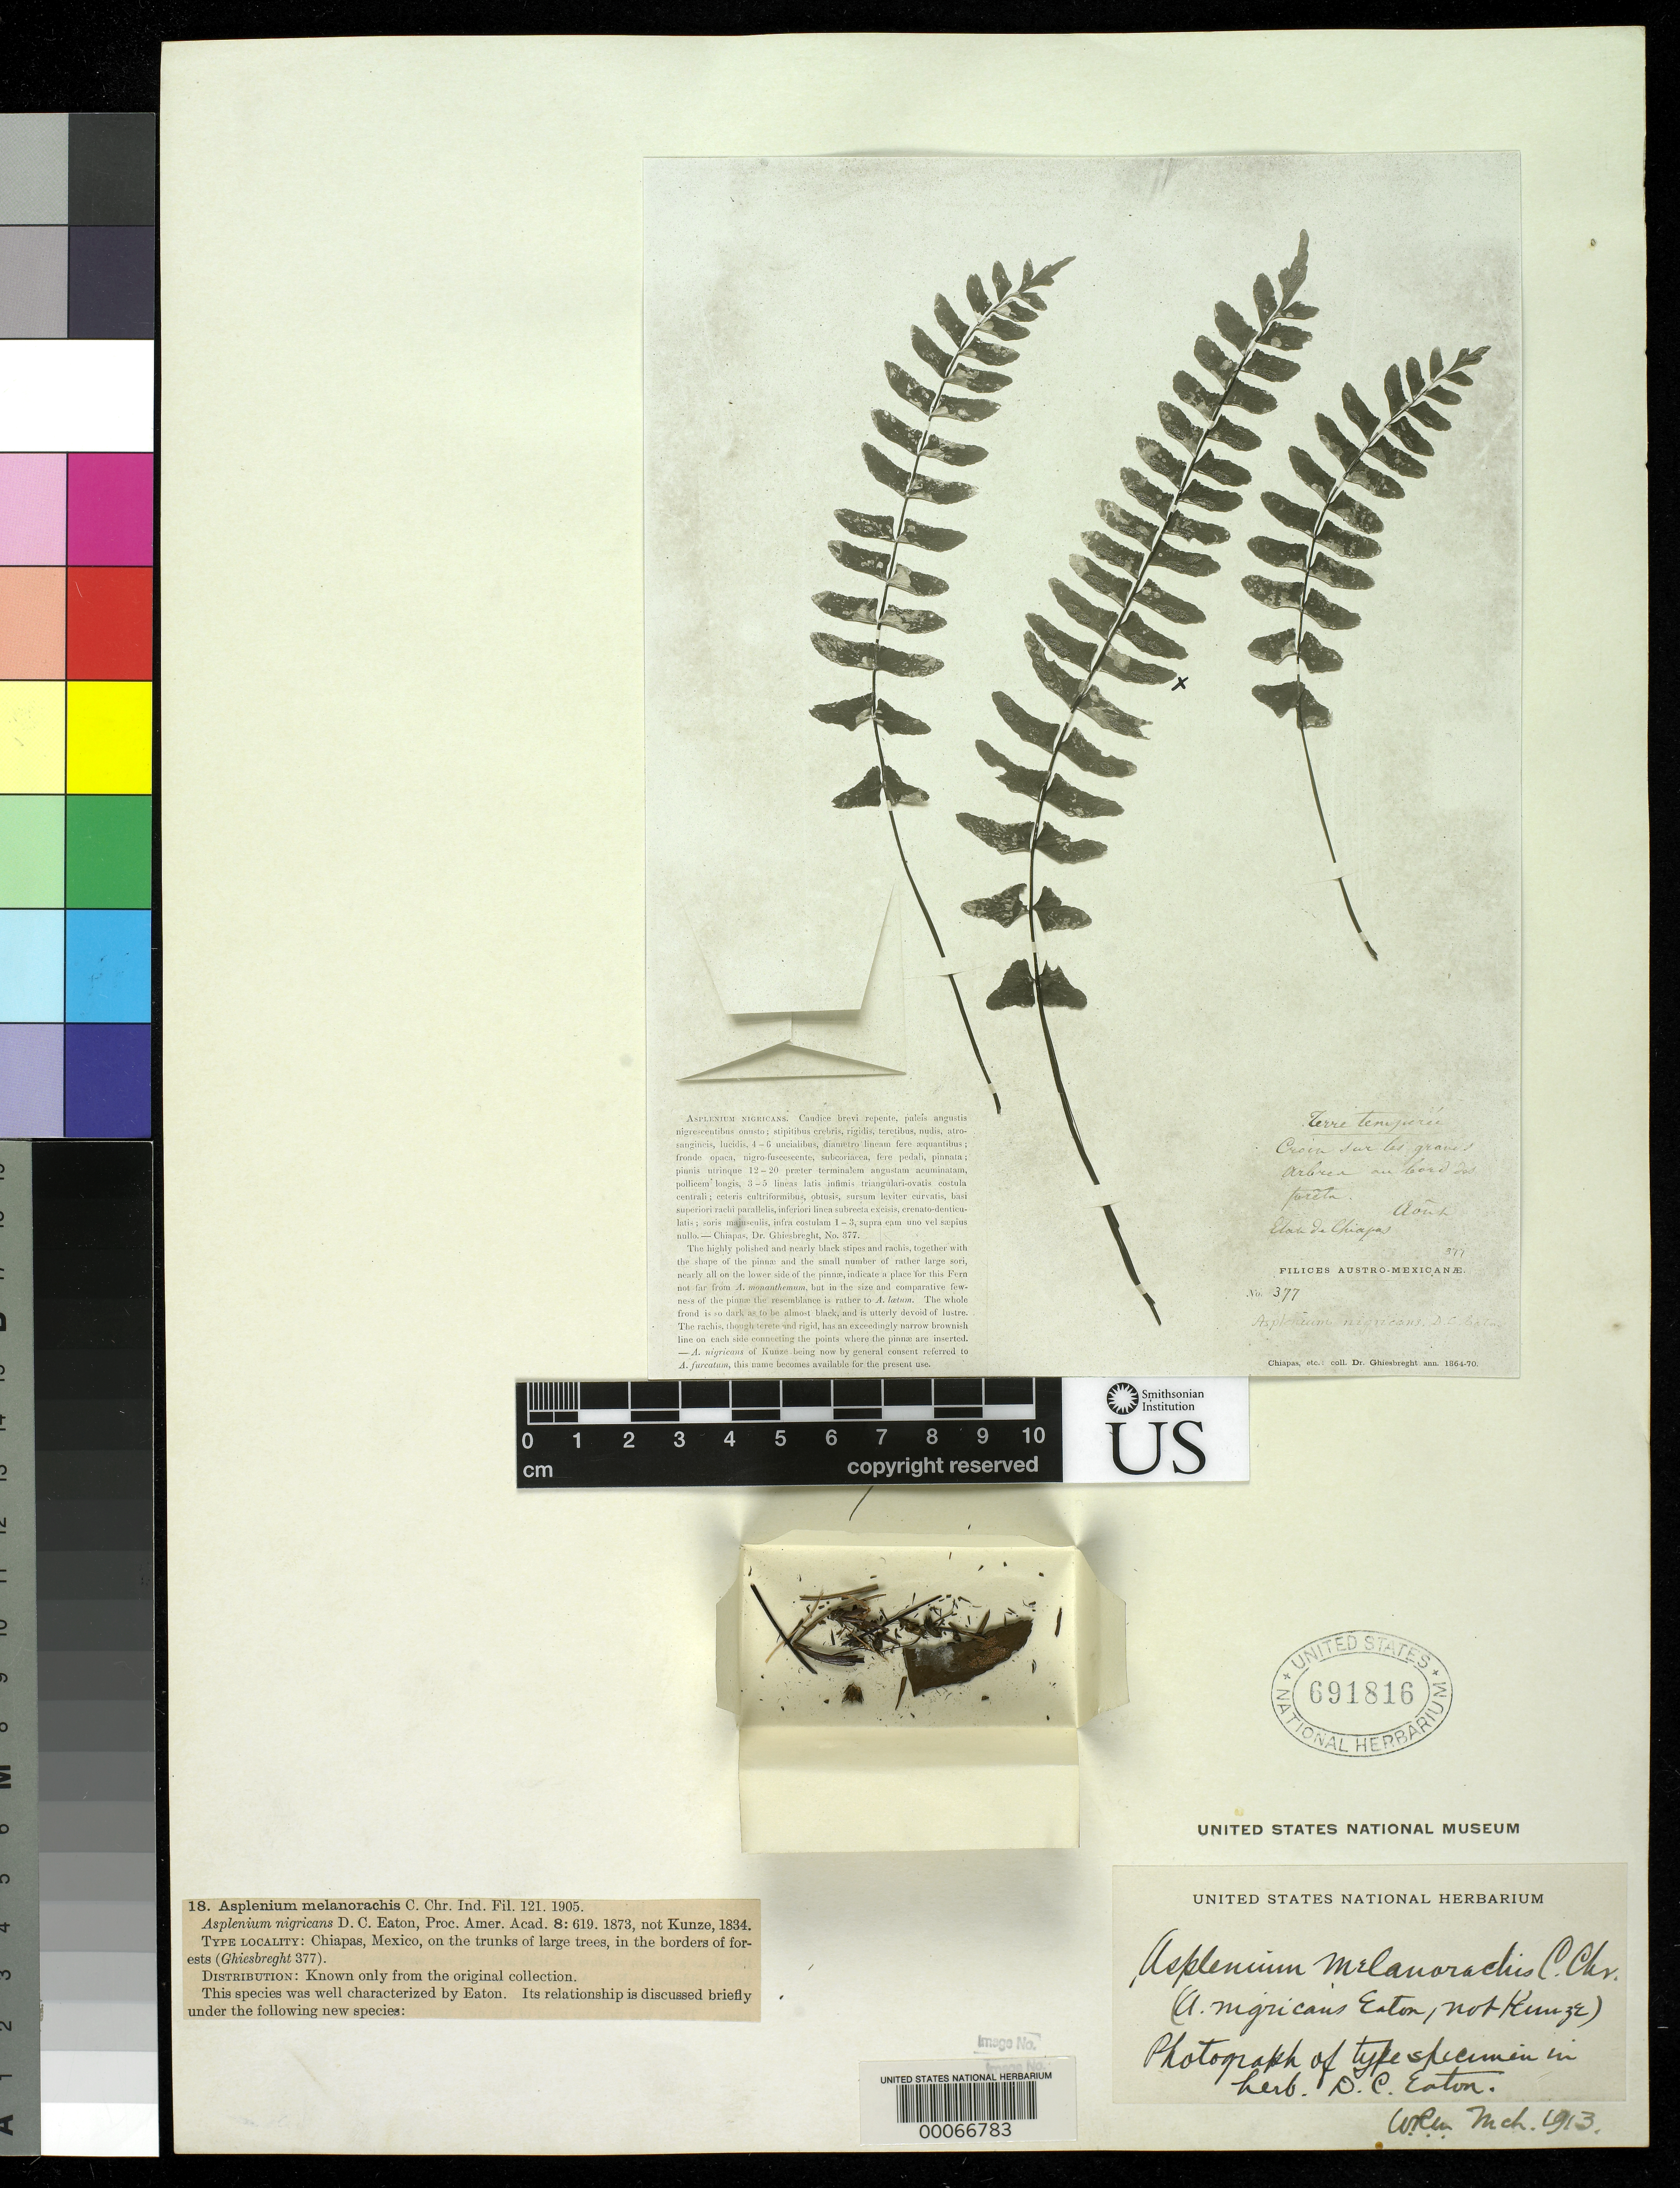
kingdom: Plantae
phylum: Tracheophyta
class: Polypodiopsida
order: Polypodiales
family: Aspleniaceae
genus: Asplenium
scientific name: Asplenium nigricans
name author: D.C. Eaton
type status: Isotype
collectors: A. B. Ghiesbreght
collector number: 377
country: Mexico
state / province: Chiapas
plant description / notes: Later homonym of Asplenium nigricans Kunze (1834).; Also a type of Asplenium melanorachis C. Chr., nom. nov.; Nom. nov. for Asplenium nigricans D.C. Eaton (1873), non A. nigricans Kunze (1834).; Also a type of Asplenium nigricans D.C. Eaton, nom. illeg.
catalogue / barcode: US 691816